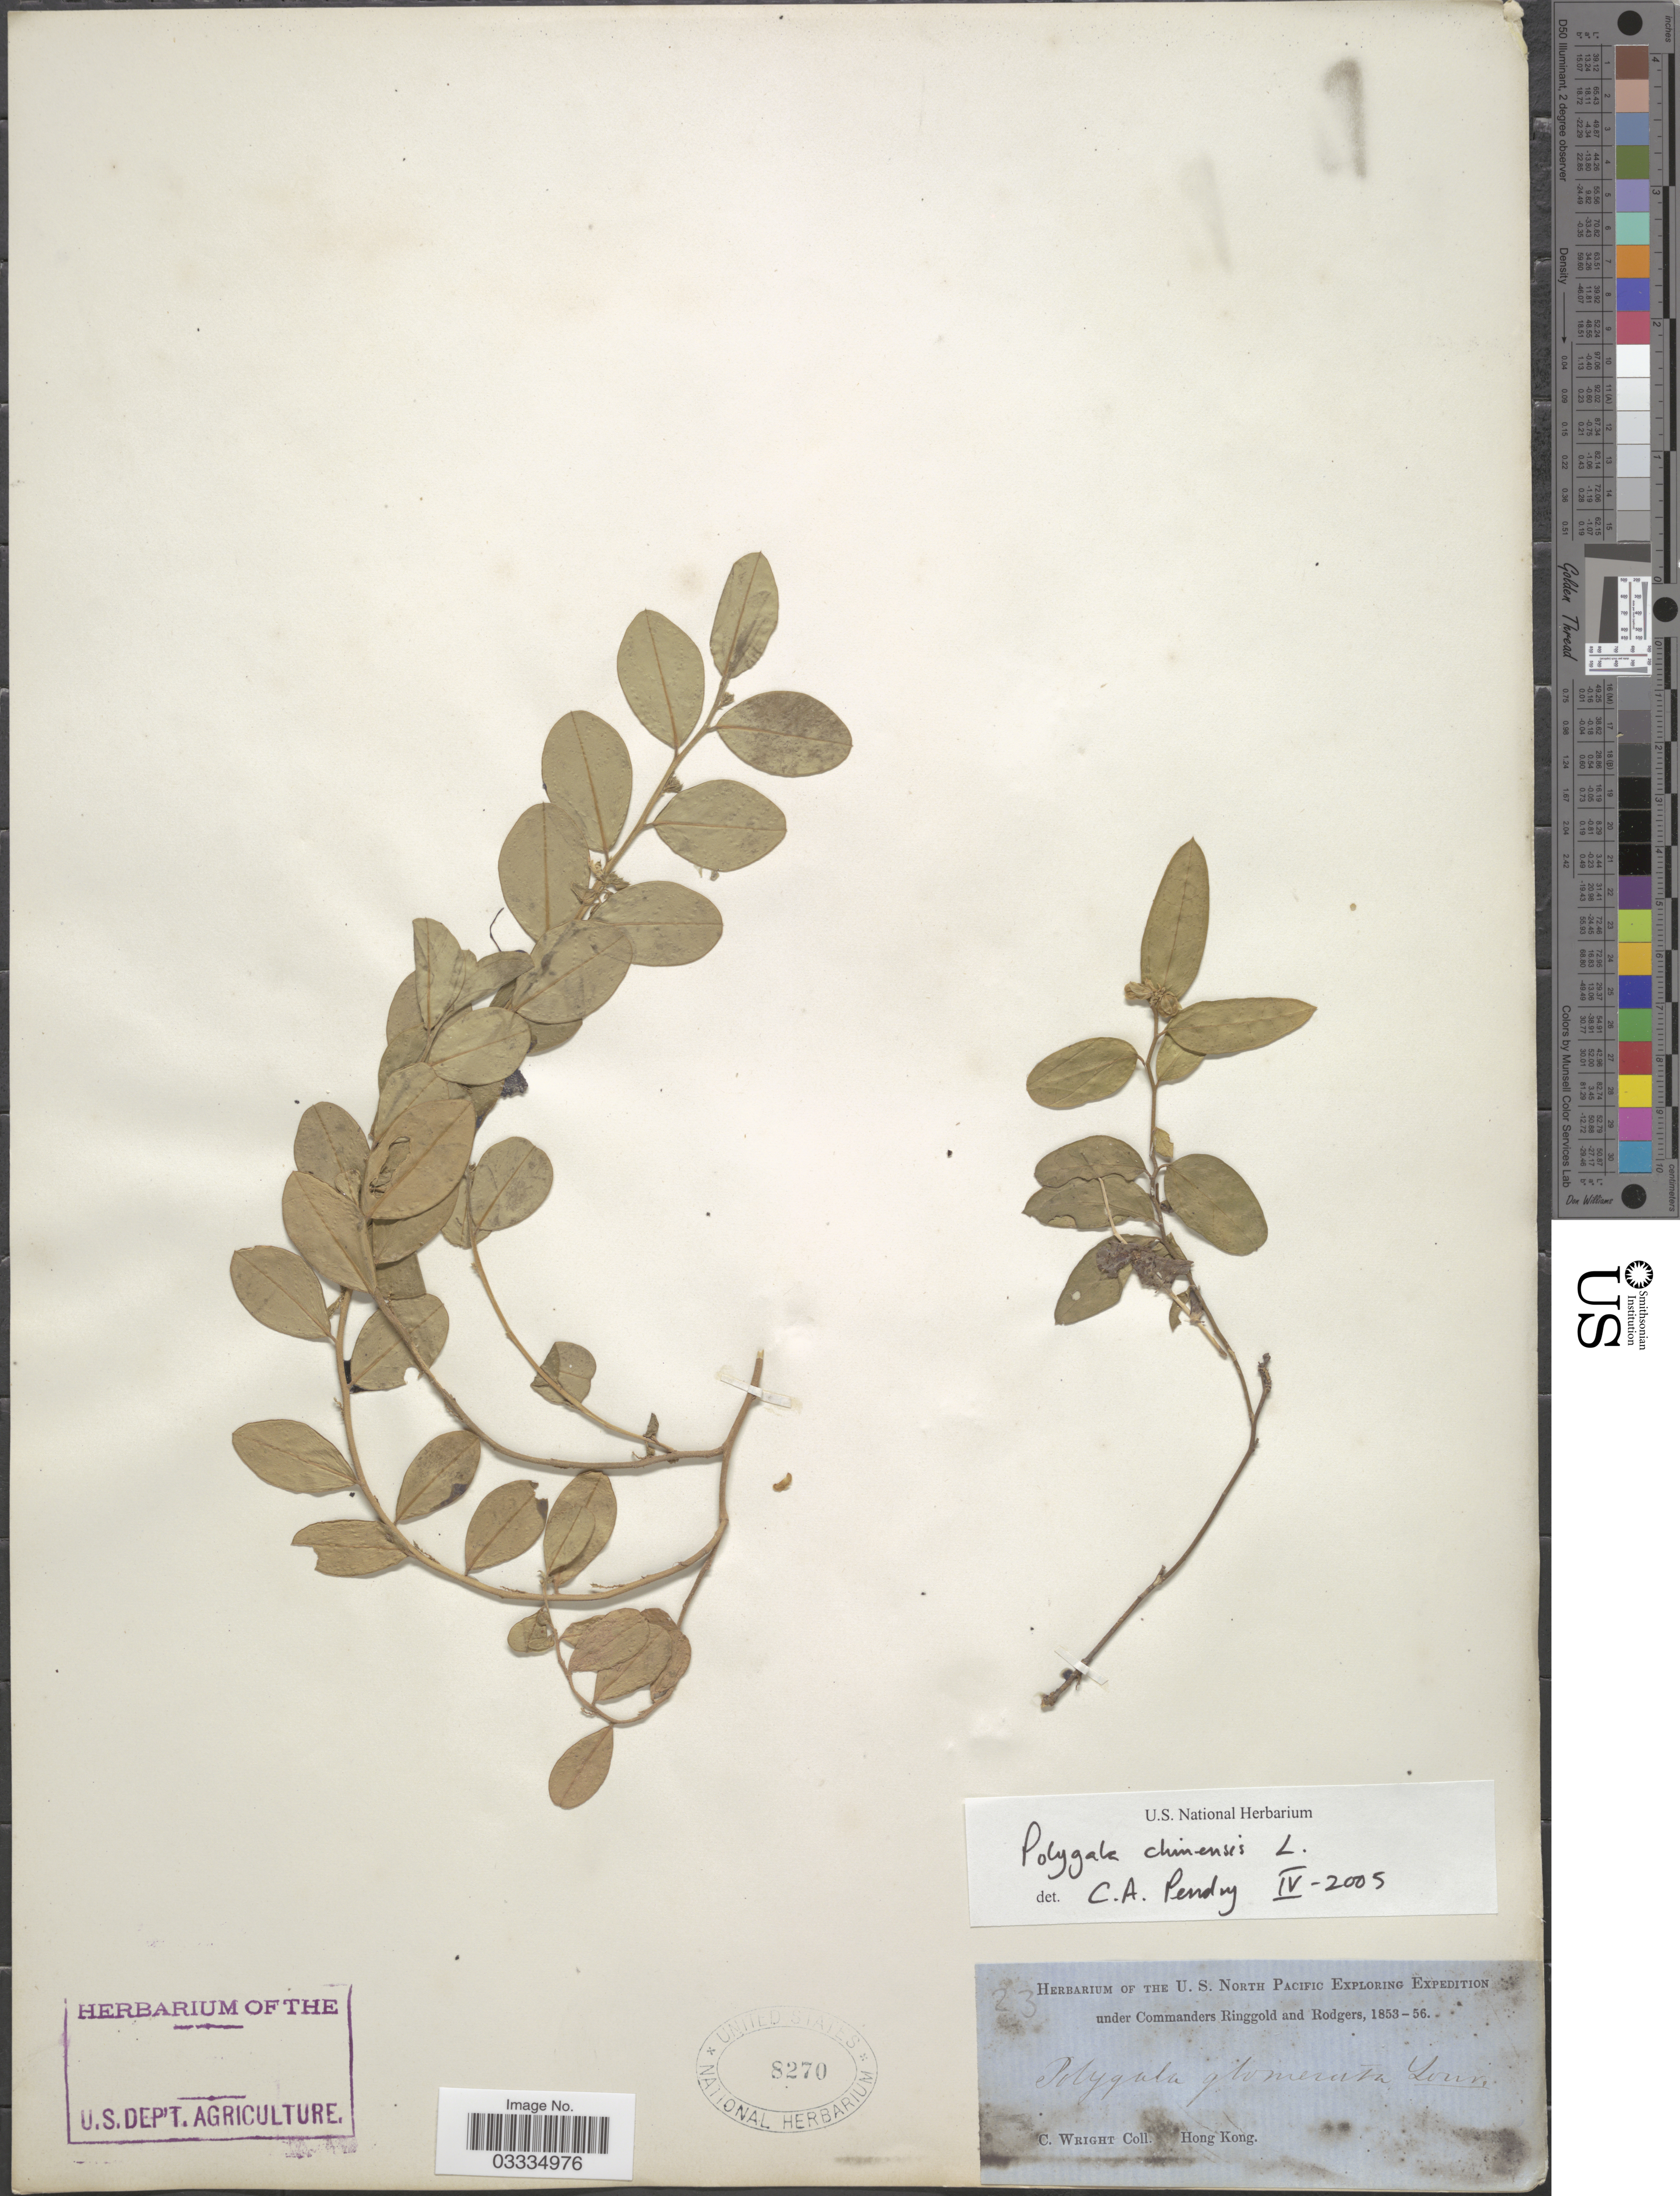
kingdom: Plantae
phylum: Tracheophyta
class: Magnoliopsida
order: Fabales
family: Polygalaceae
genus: Polygala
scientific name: Polygala chinensis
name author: L.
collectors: C. Wright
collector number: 23?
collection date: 1853/1856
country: China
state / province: Hong Kong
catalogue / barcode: US 8270